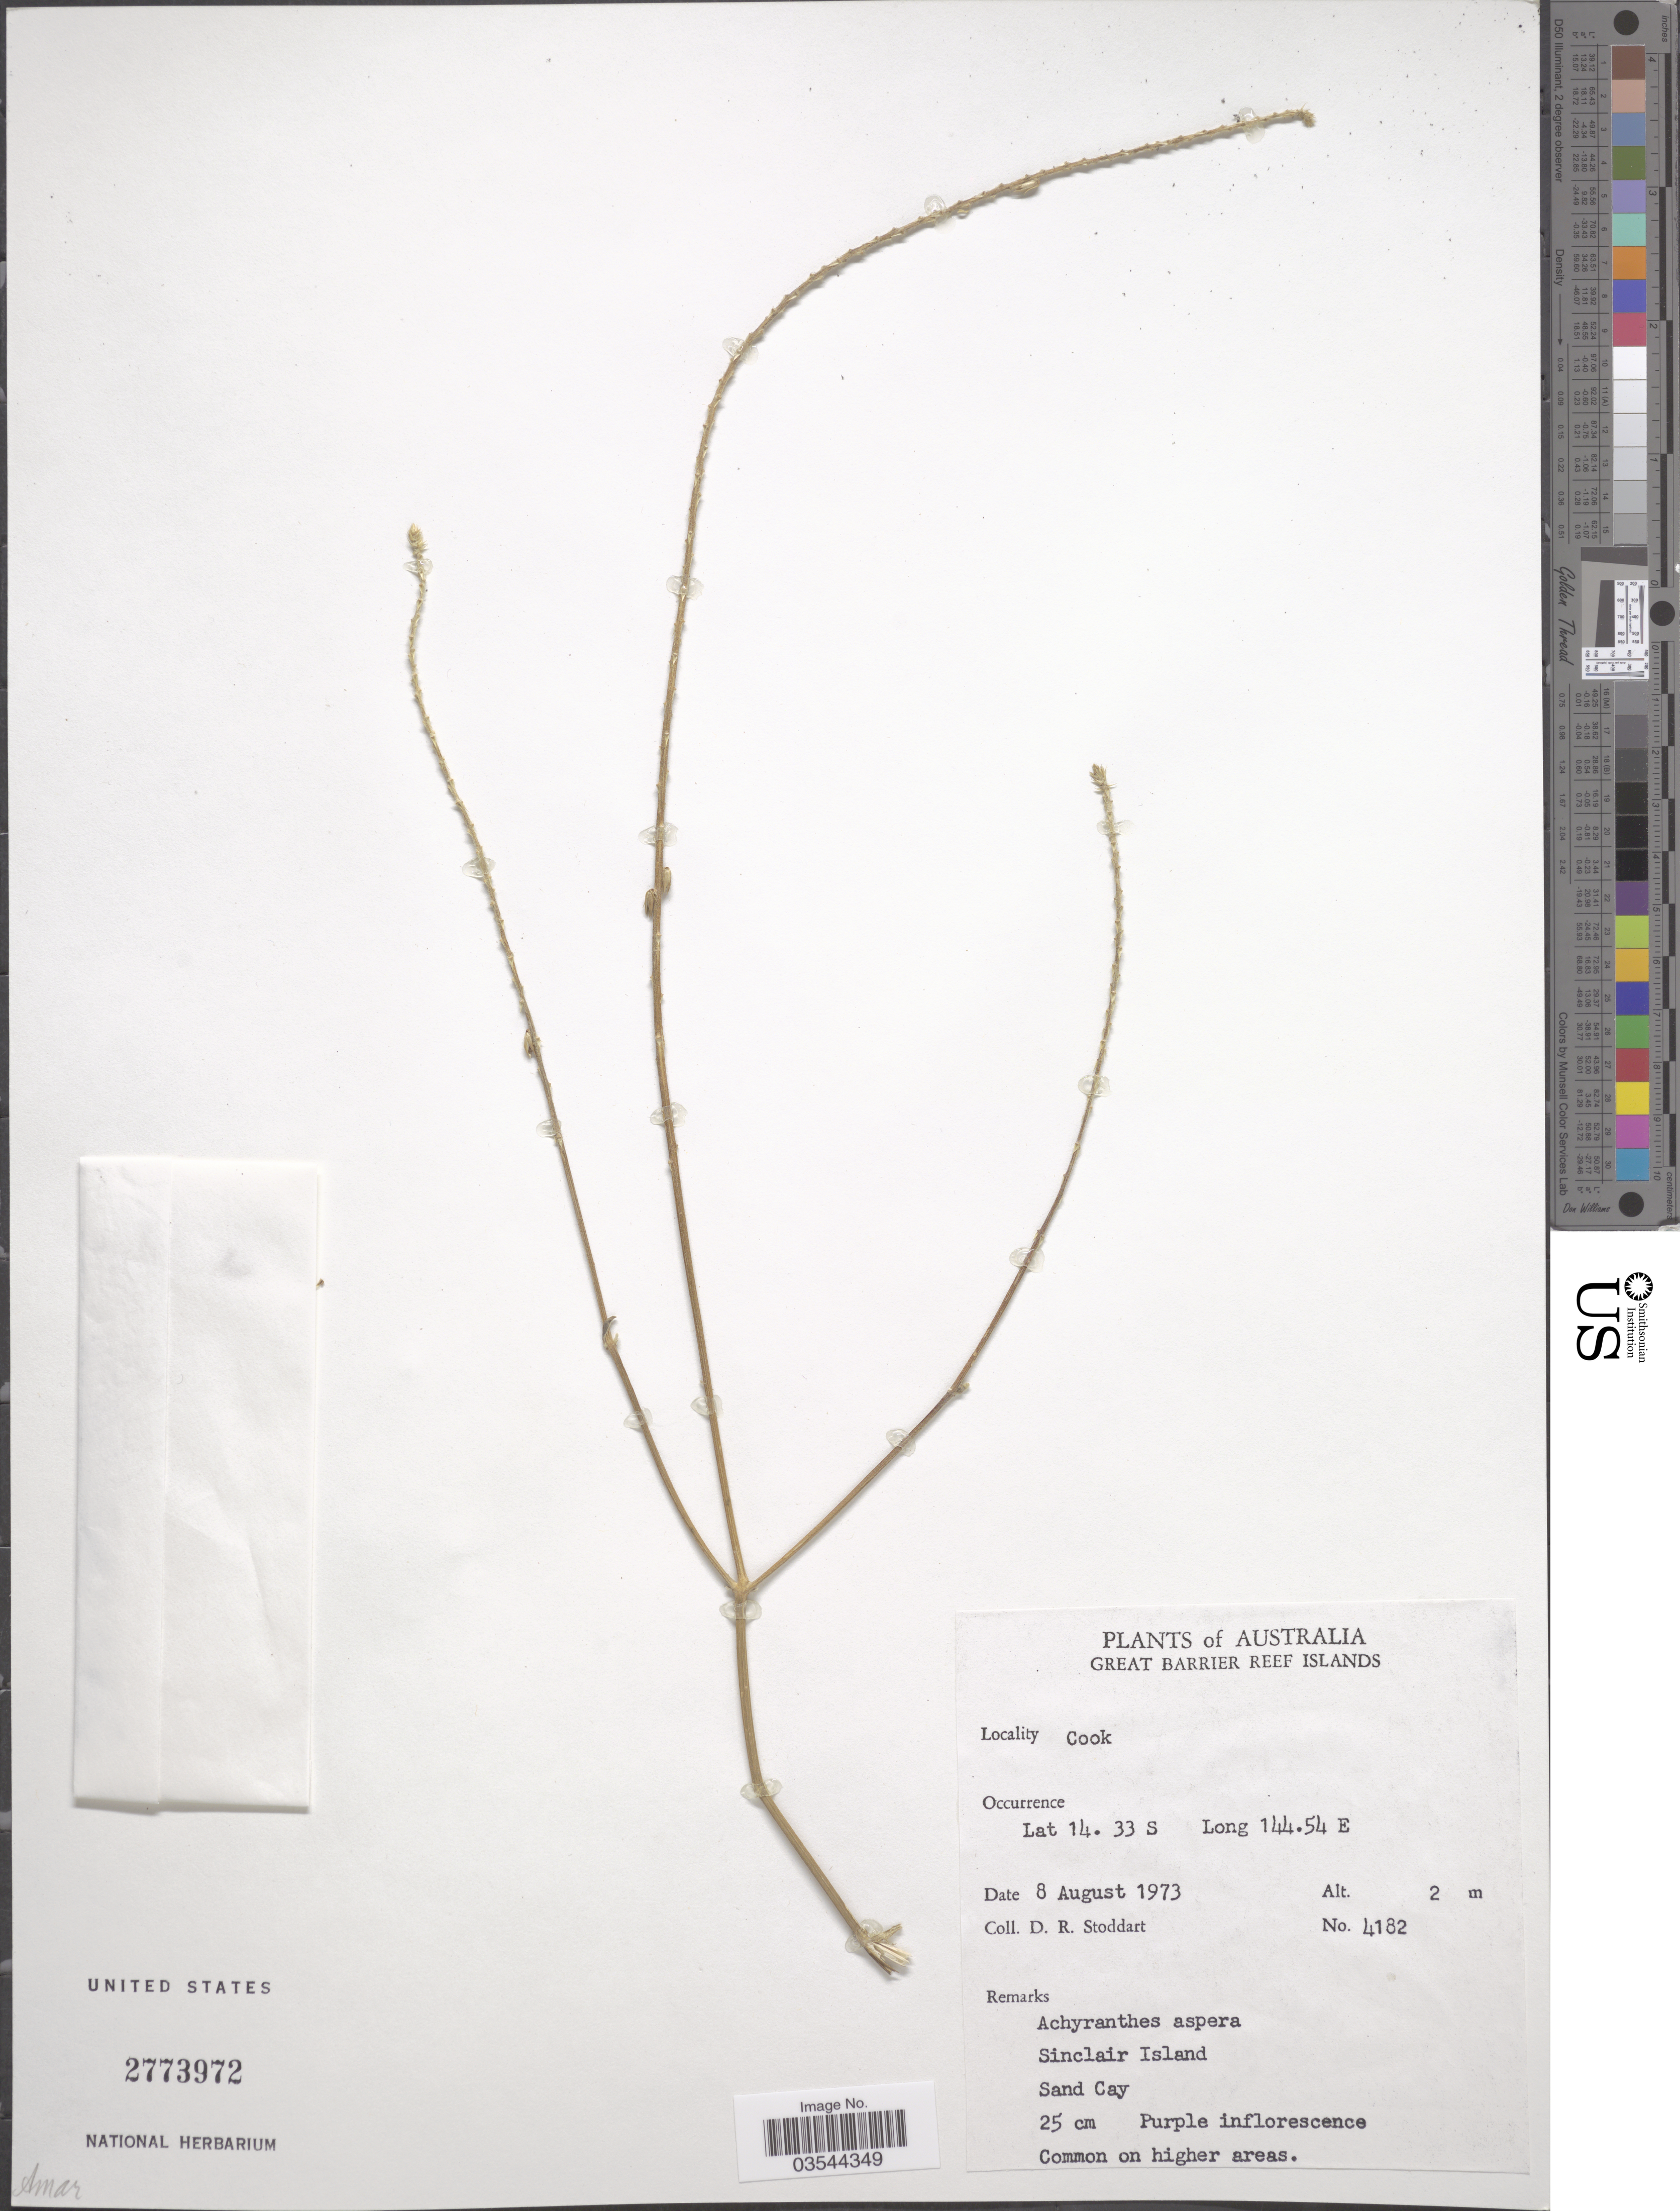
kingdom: Plantae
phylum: Tracheophyta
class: Magnoliopsida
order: Caryophyllales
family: Amaranthaceae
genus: Achyranthes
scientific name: Achyranthes aspera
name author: L.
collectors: D. R. Stoddart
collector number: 4182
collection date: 1973-08-08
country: Australia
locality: Great Barrier Reef Islands. Cook. Sinclair Island.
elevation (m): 2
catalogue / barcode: US 2773972